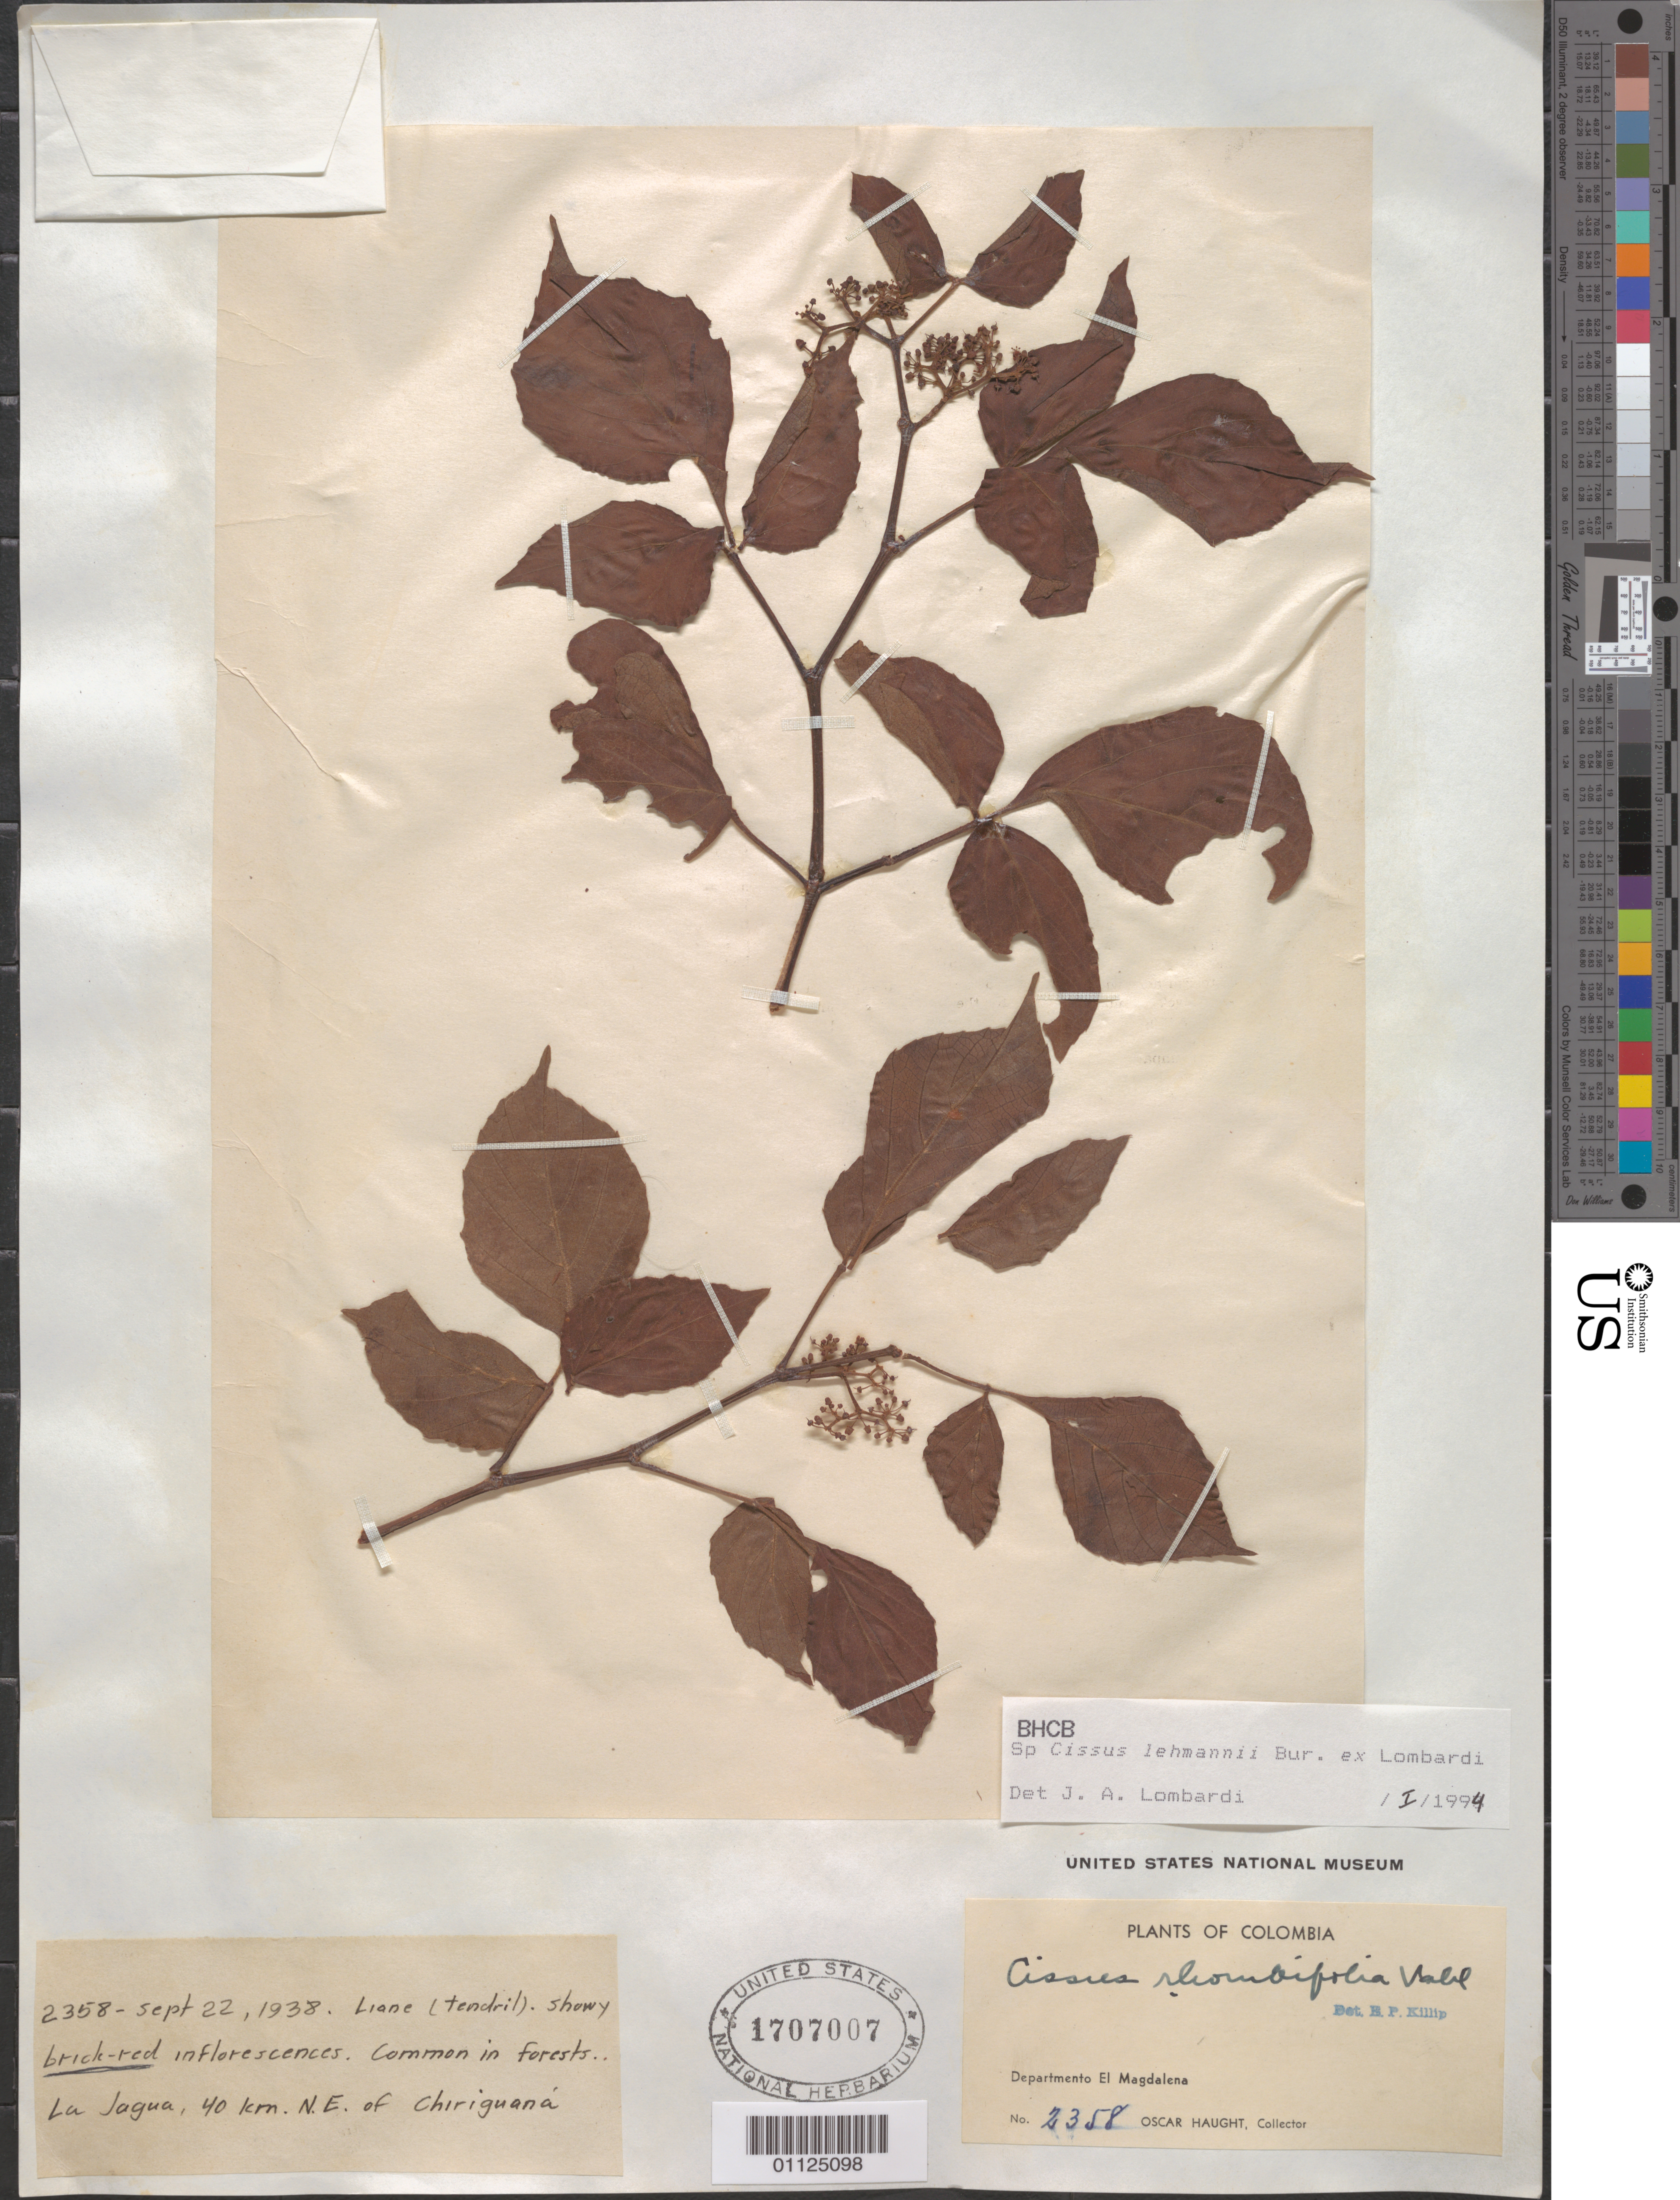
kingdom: Plantae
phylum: Tracheophyta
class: Magnoliopsida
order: Vitales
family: Vitaceae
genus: Cissus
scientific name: Cissus lehmannii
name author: Burret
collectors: O. L. Haught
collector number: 2358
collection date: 1938-09-22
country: Colombia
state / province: Magdalena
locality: La Jagua, 40 km NE of Chiriguana.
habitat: Liane (tendril). Common in forest.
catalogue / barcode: US 1707007